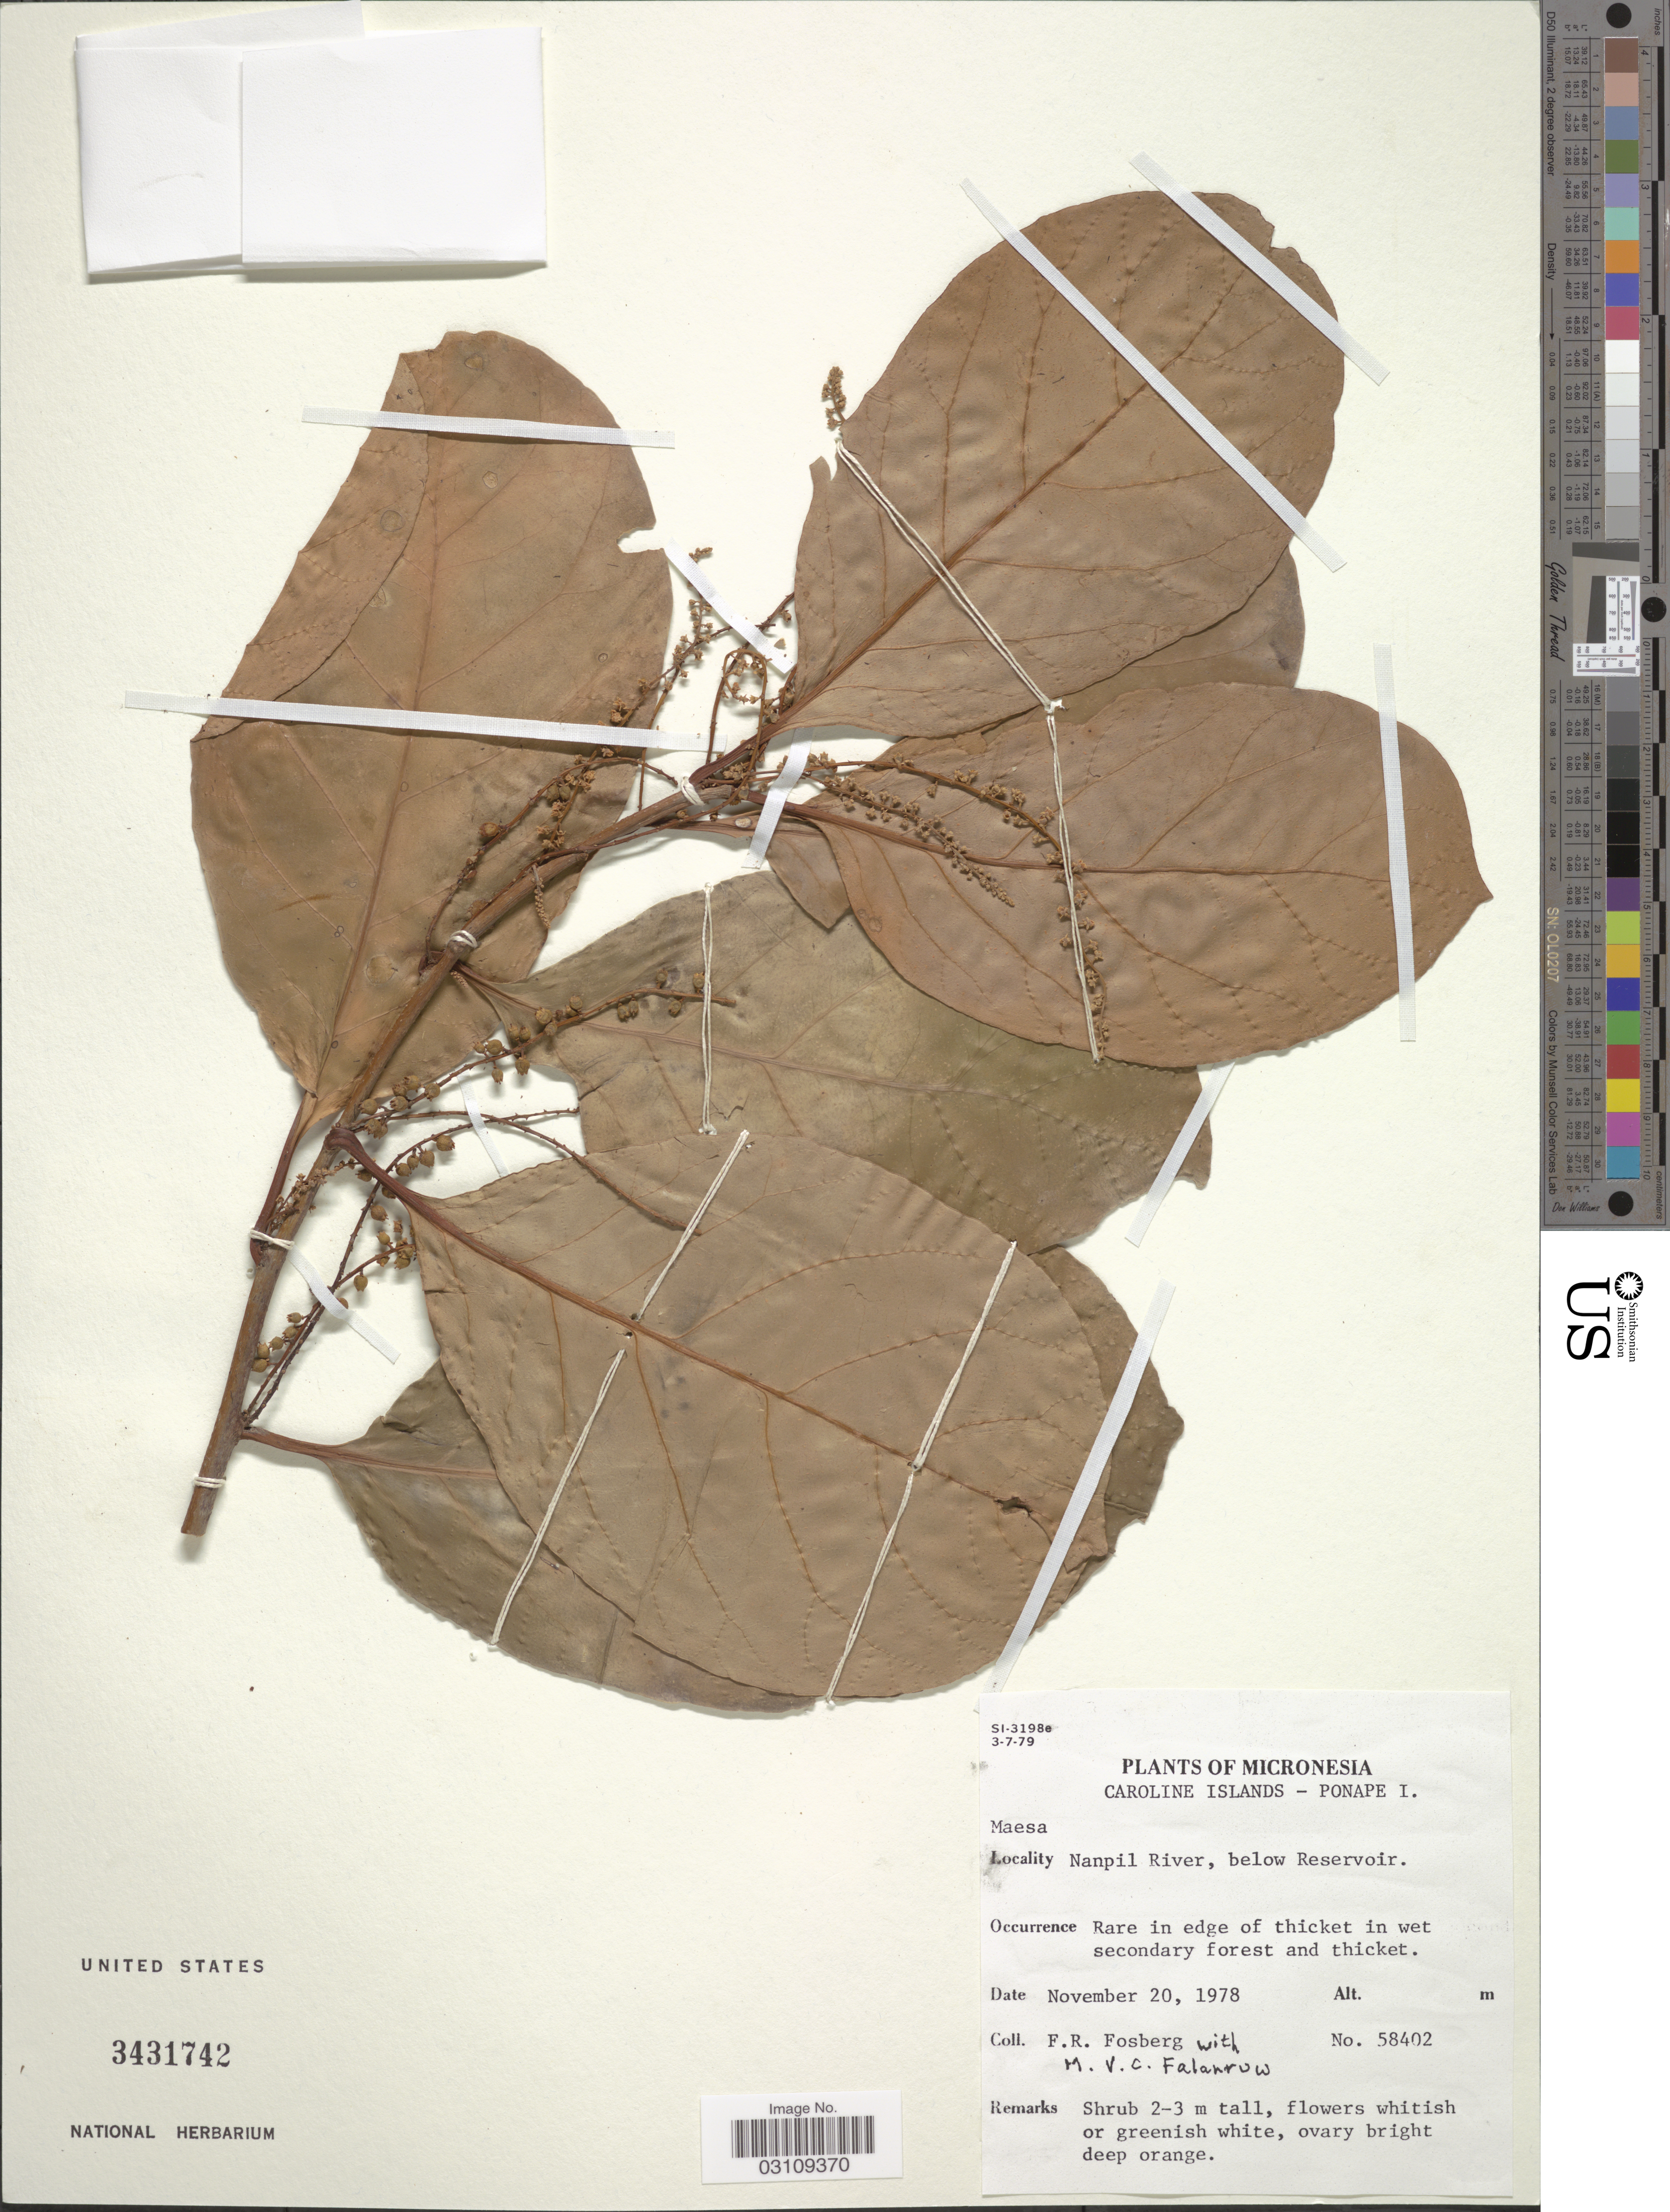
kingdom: Plantae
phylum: Tracheophyta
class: Magnoliopsida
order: Ericales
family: Primulaceae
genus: Maesa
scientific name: Maesa sp.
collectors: F. R. Fosberg & M. V. Falanruw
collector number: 58402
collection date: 1978-11-20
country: Micronesia, Federated States of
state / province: Pohnpei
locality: Caroline Islands - Ponape I. Nanpil River, below Reservoir.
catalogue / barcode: US 3431742